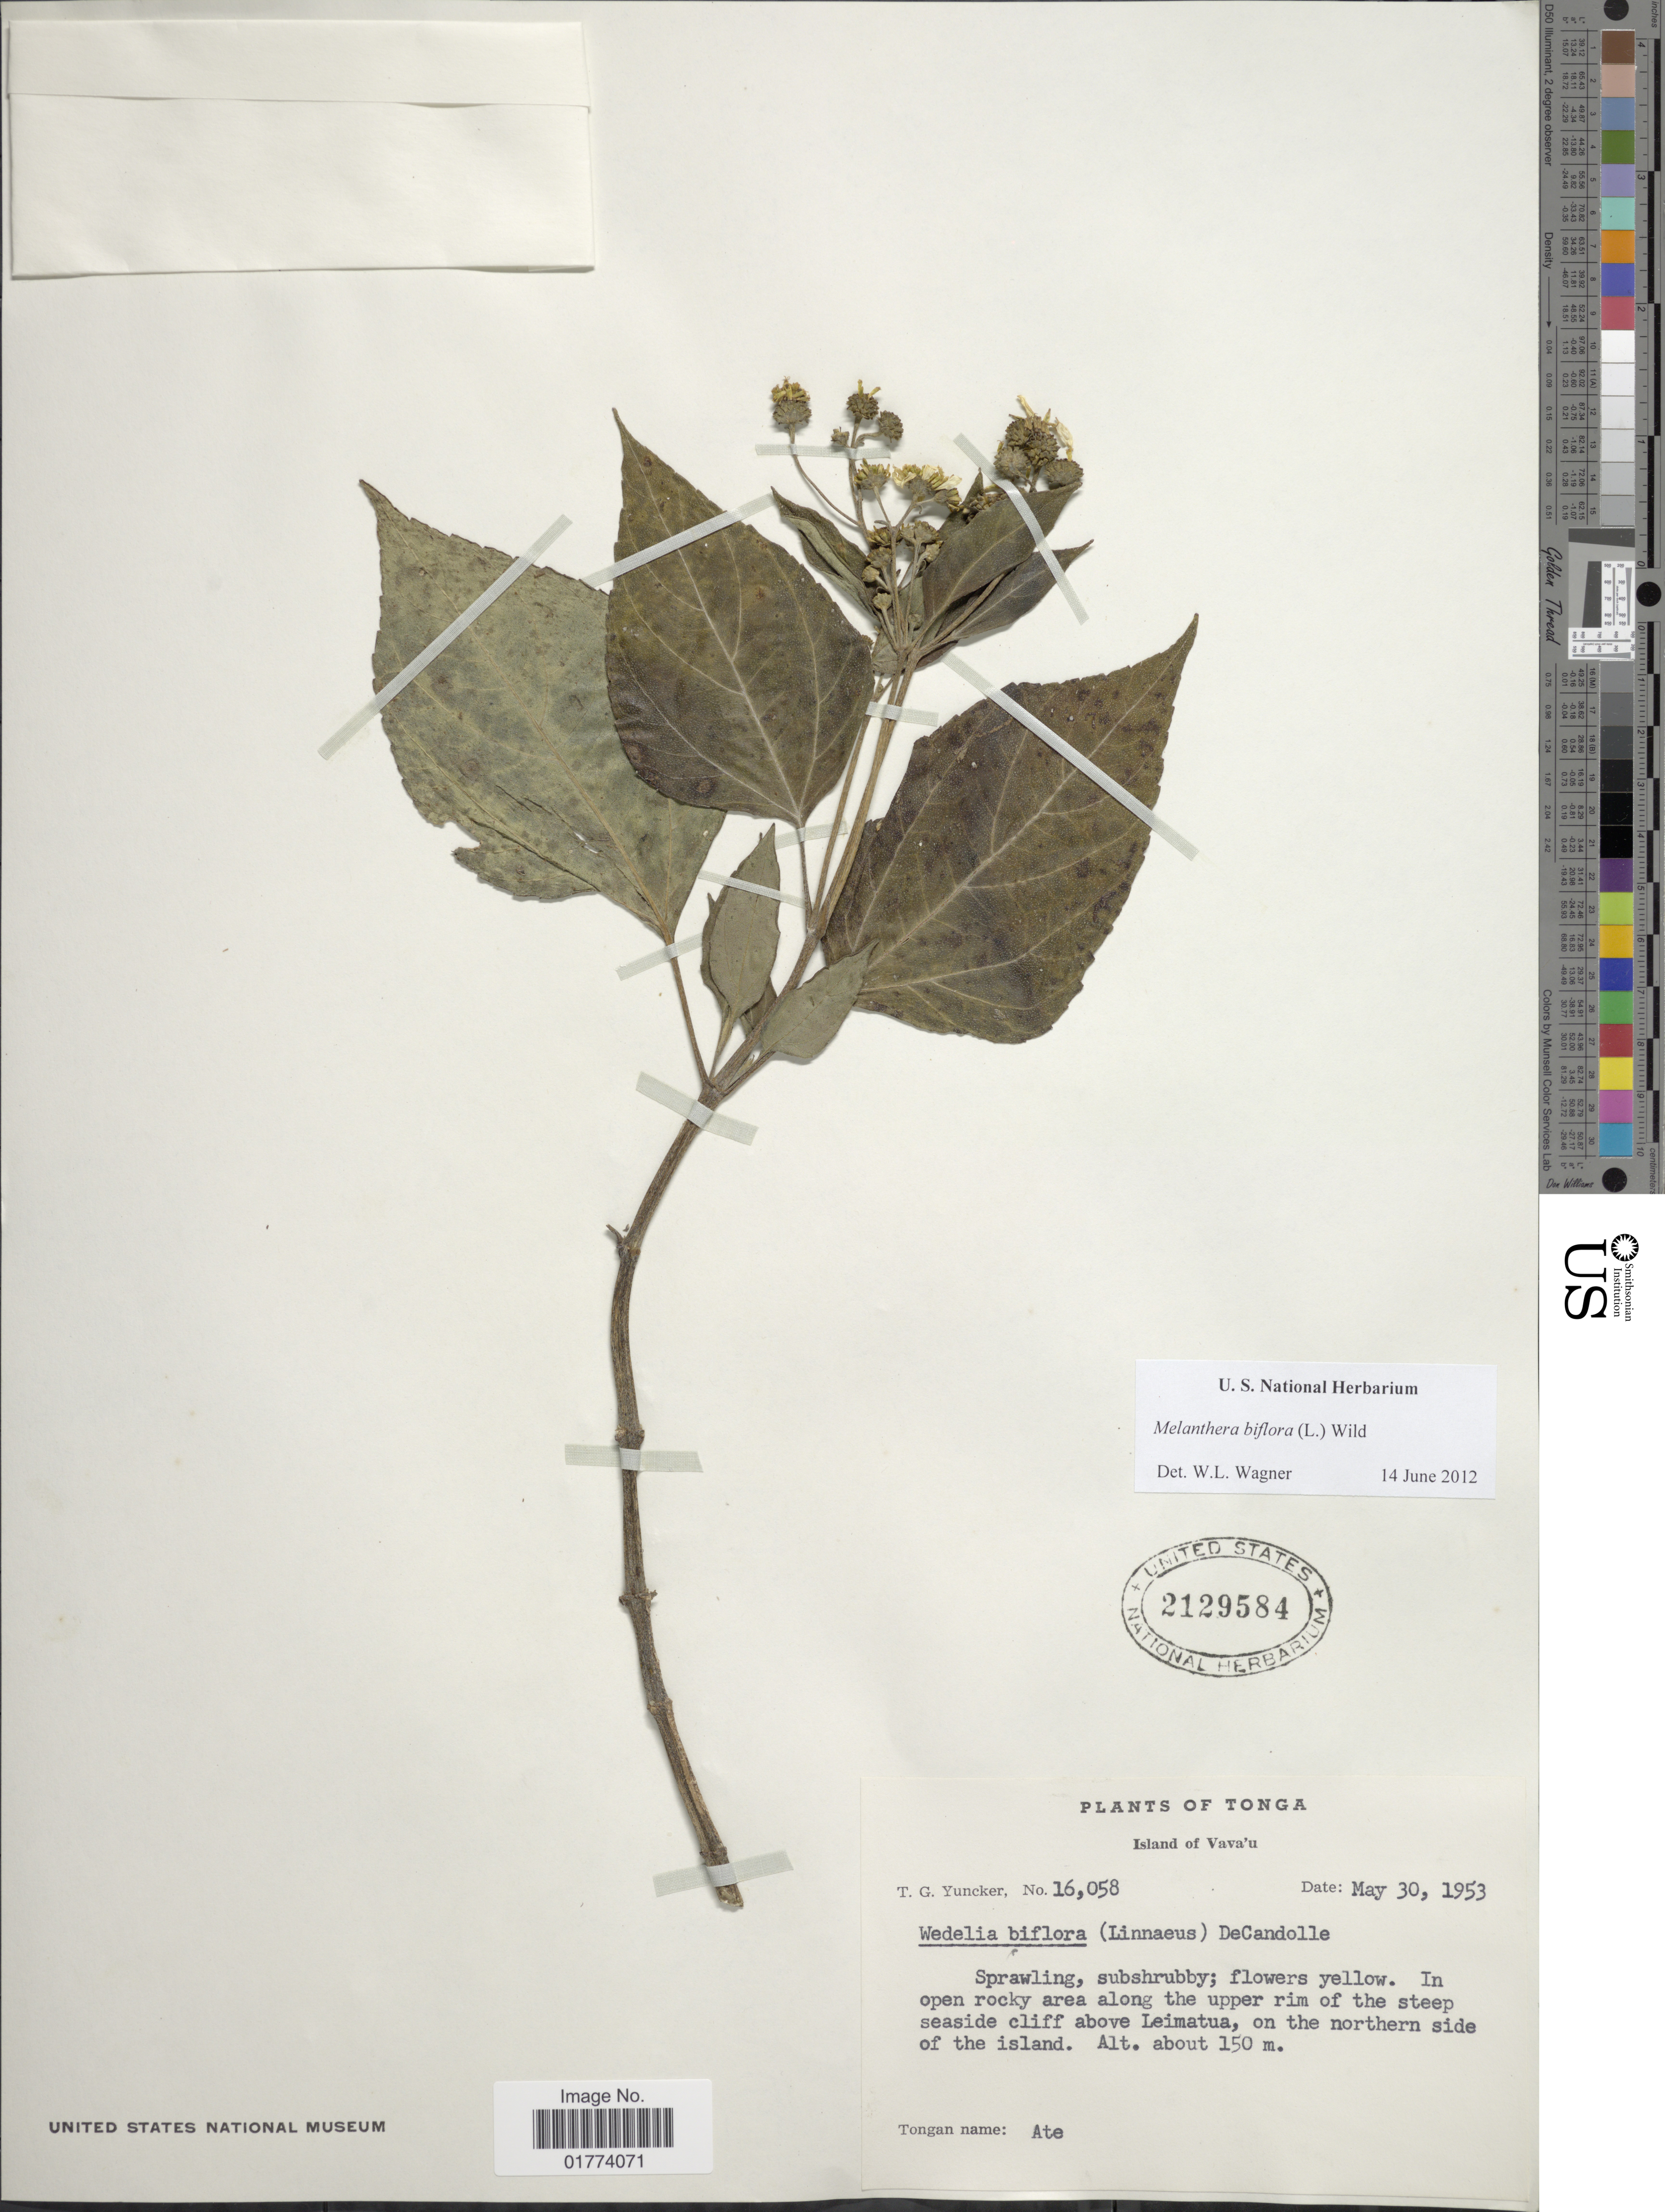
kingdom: Plantae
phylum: Tracheophyta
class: Magnoliopsida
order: Asterales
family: Asteraceae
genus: Wollastonia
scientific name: Wollastonia uniflora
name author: (Willd.) Orchard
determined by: Wagner, W. L., (BOT), Smithsonian Institution - National Museum of Natural History (UNITED STATES)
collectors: T. G. Yuncker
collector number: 16058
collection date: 1953-05-30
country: Tonga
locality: Island of Vavaú, above Leimatua, on the northern side of the island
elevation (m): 150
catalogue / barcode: US 2129584